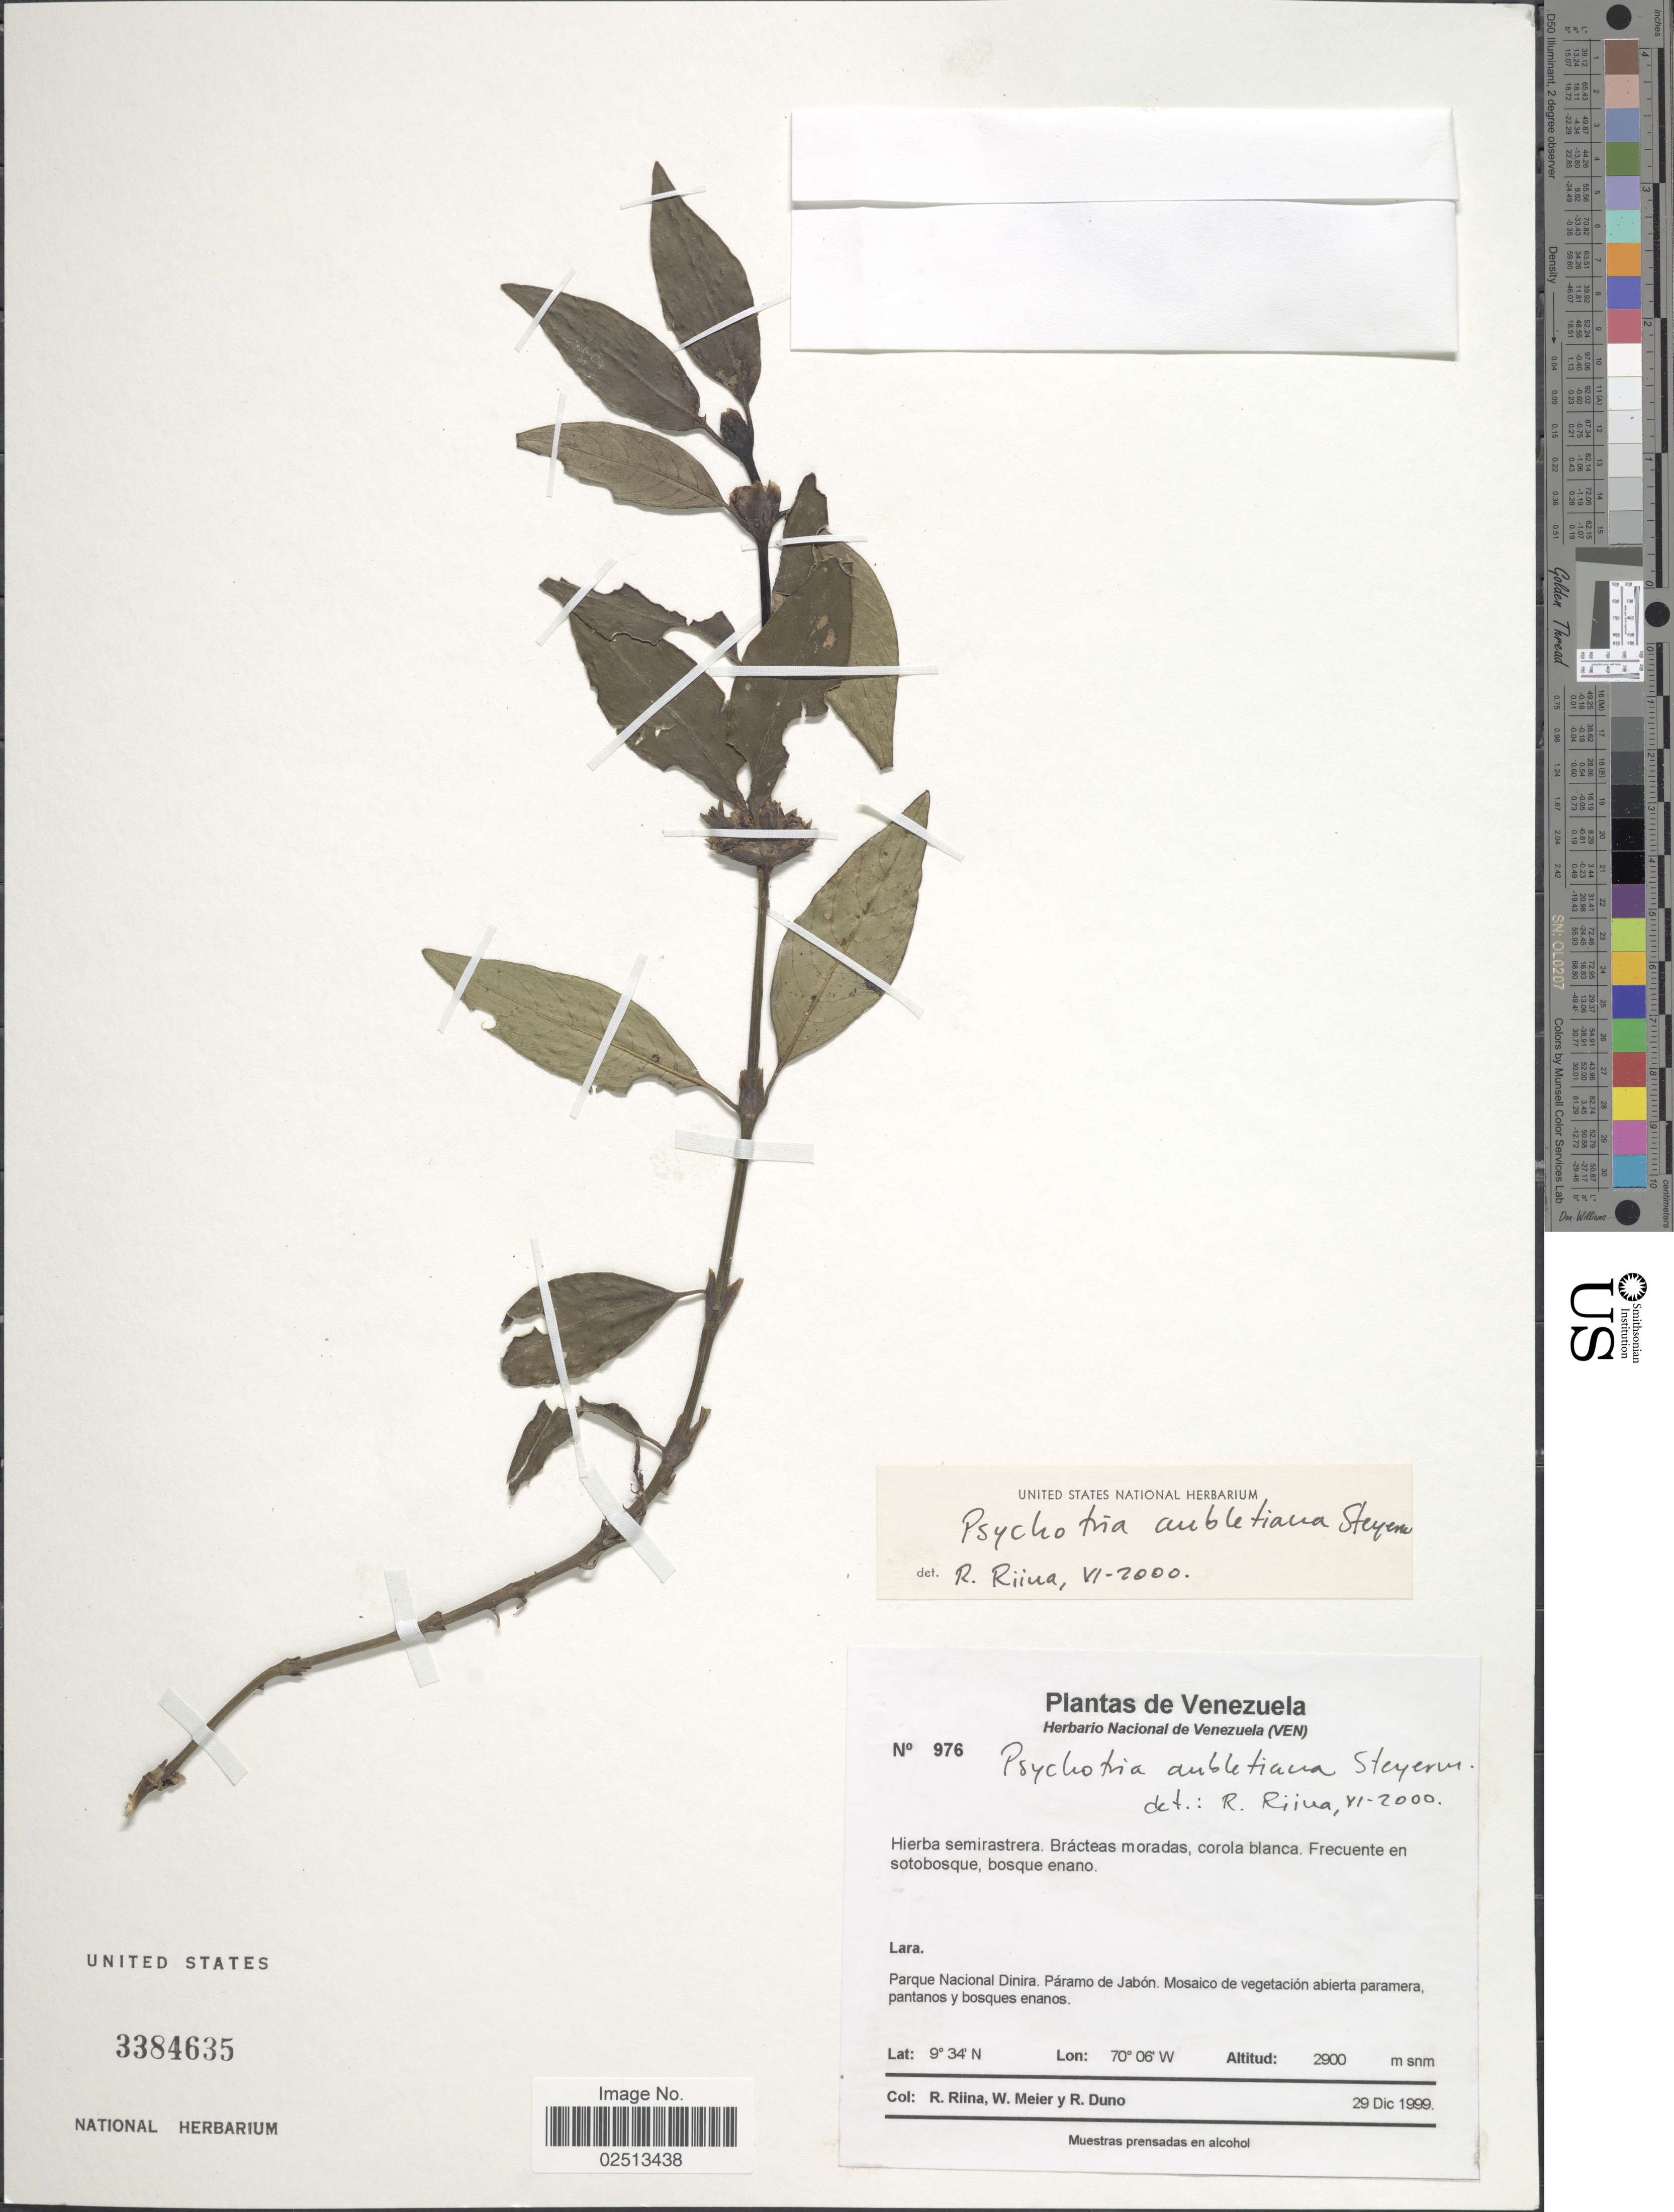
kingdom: Plantae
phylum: Tracheophyta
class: Magnoliopsida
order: Gentianales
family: Rubiaceae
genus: Psychotria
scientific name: Psychotria aubletiana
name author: Steyerm.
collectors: R. Riina, W. Meier & R. Duno de Stefano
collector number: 976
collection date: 1999-12-29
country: Venezuela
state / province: Lara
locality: Lara, Parque Nacional Dinira. Páramo de Jabón. Mosaico de vegetación abierta paramera, pantanos y bosques enanos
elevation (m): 2900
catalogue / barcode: US 3384635